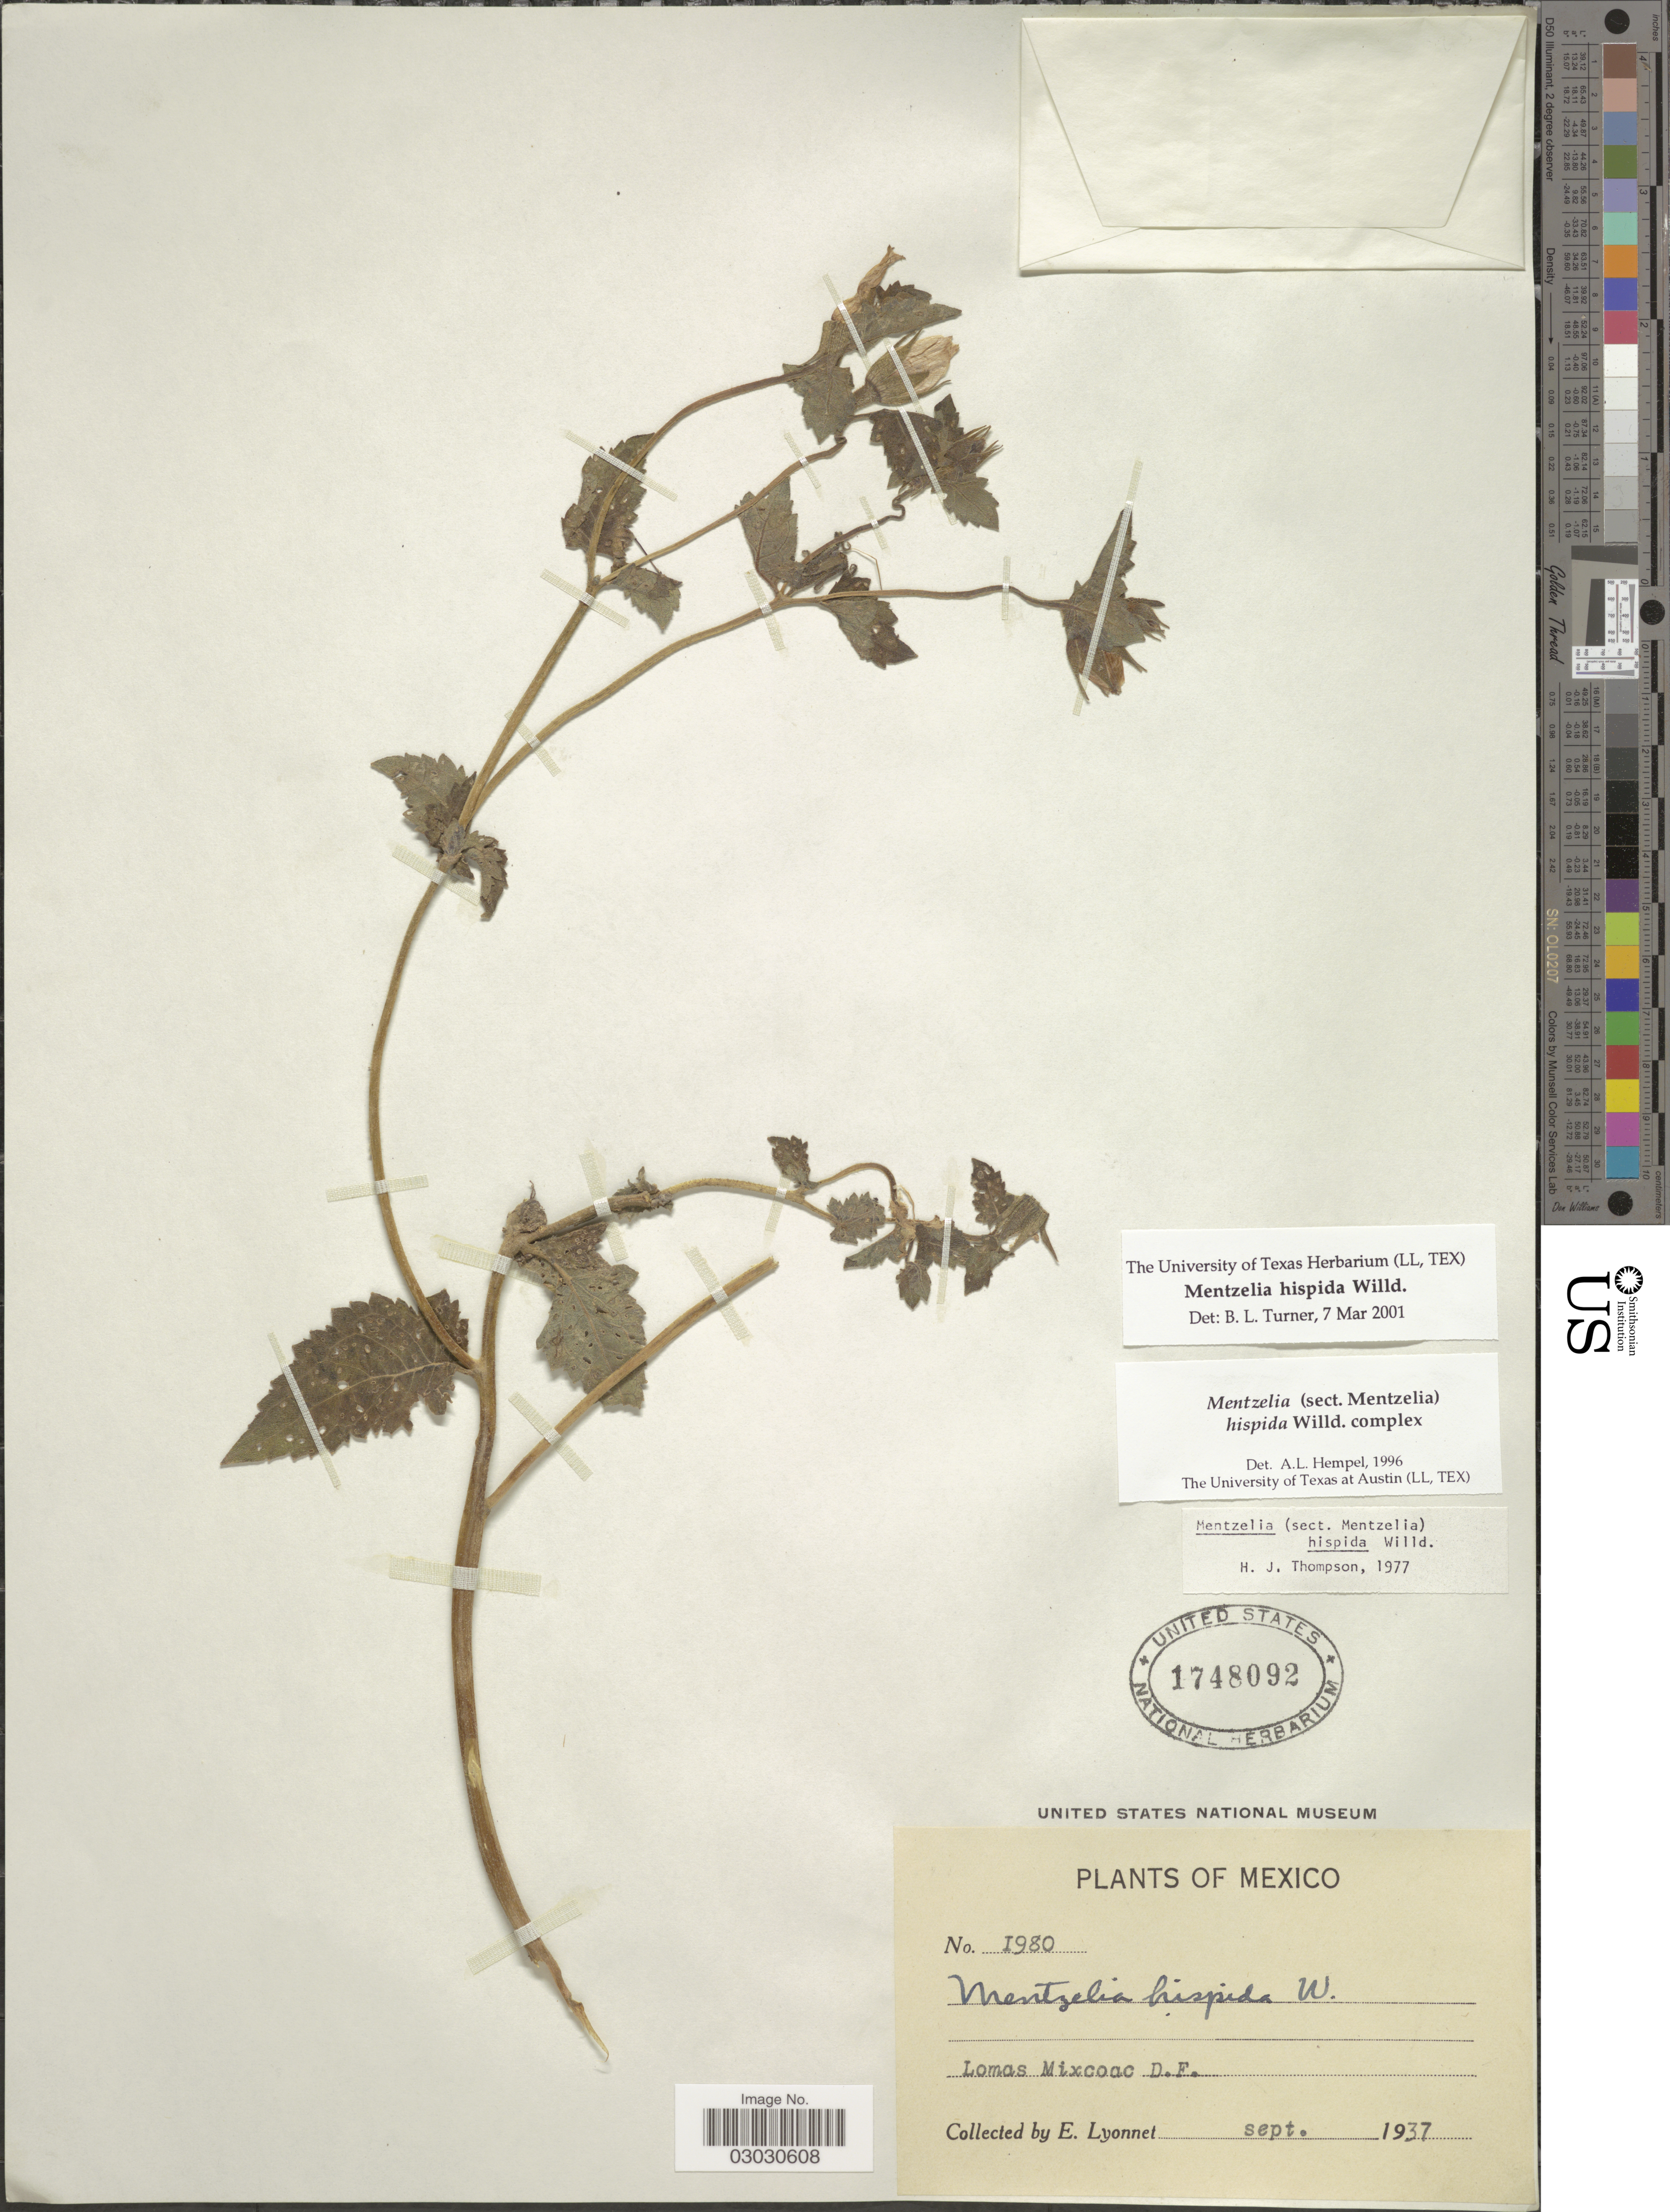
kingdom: Plantae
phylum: Tracheophyta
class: Magnoliopsida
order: Cornales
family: Loasaceae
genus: Mentzelia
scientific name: Mentzelia hispida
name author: Willd.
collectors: E. Lyonnet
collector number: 1980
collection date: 1937-09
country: Mexico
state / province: Distrito Federal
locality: Lomas Mixcoac D. F.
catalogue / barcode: US 1748092